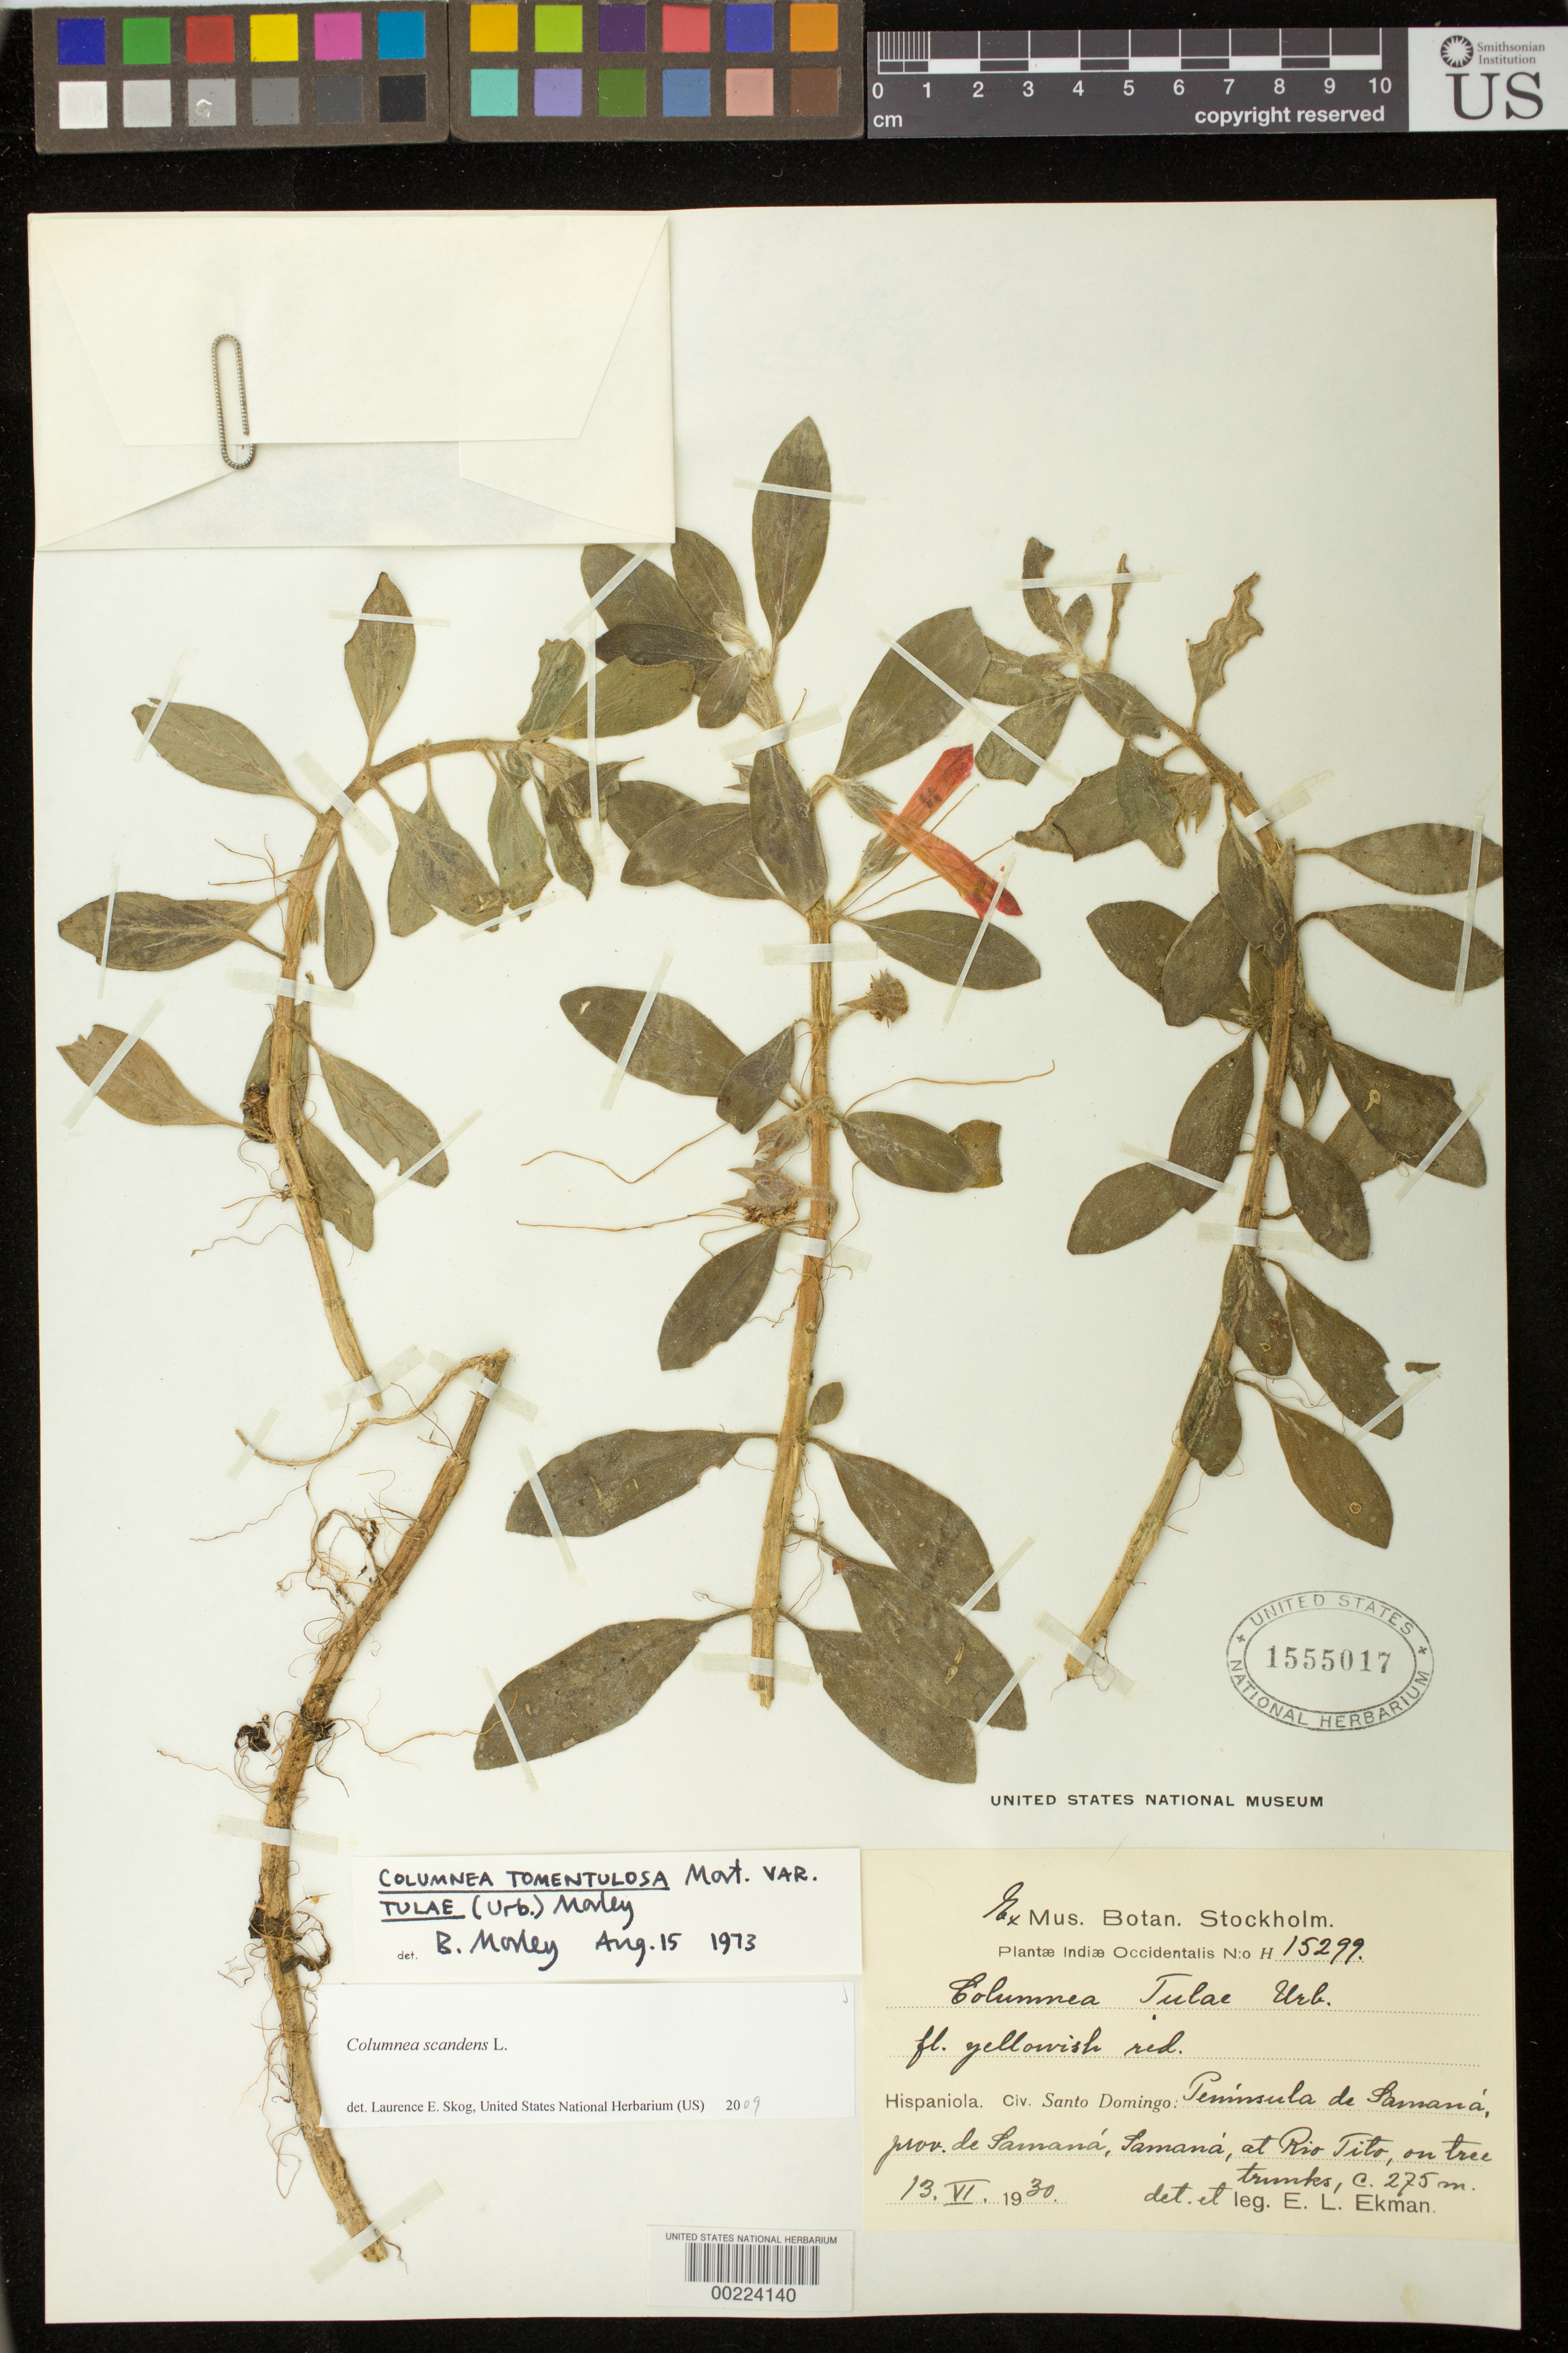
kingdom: Plantae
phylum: Tracheophyta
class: Magnoliopsida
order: Lamiales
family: Gesneriaceae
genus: Columnea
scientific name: Columnea scandens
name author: L.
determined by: Skog, Laurence E.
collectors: E. L. Ekman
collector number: H 15299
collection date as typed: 13 Jun 1930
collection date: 1930-06-13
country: Dominican Republic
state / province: Samaná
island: Hispaniola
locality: Peninsula of Samaná, Samaná, Rio Tito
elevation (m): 275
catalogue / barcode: US 1555017